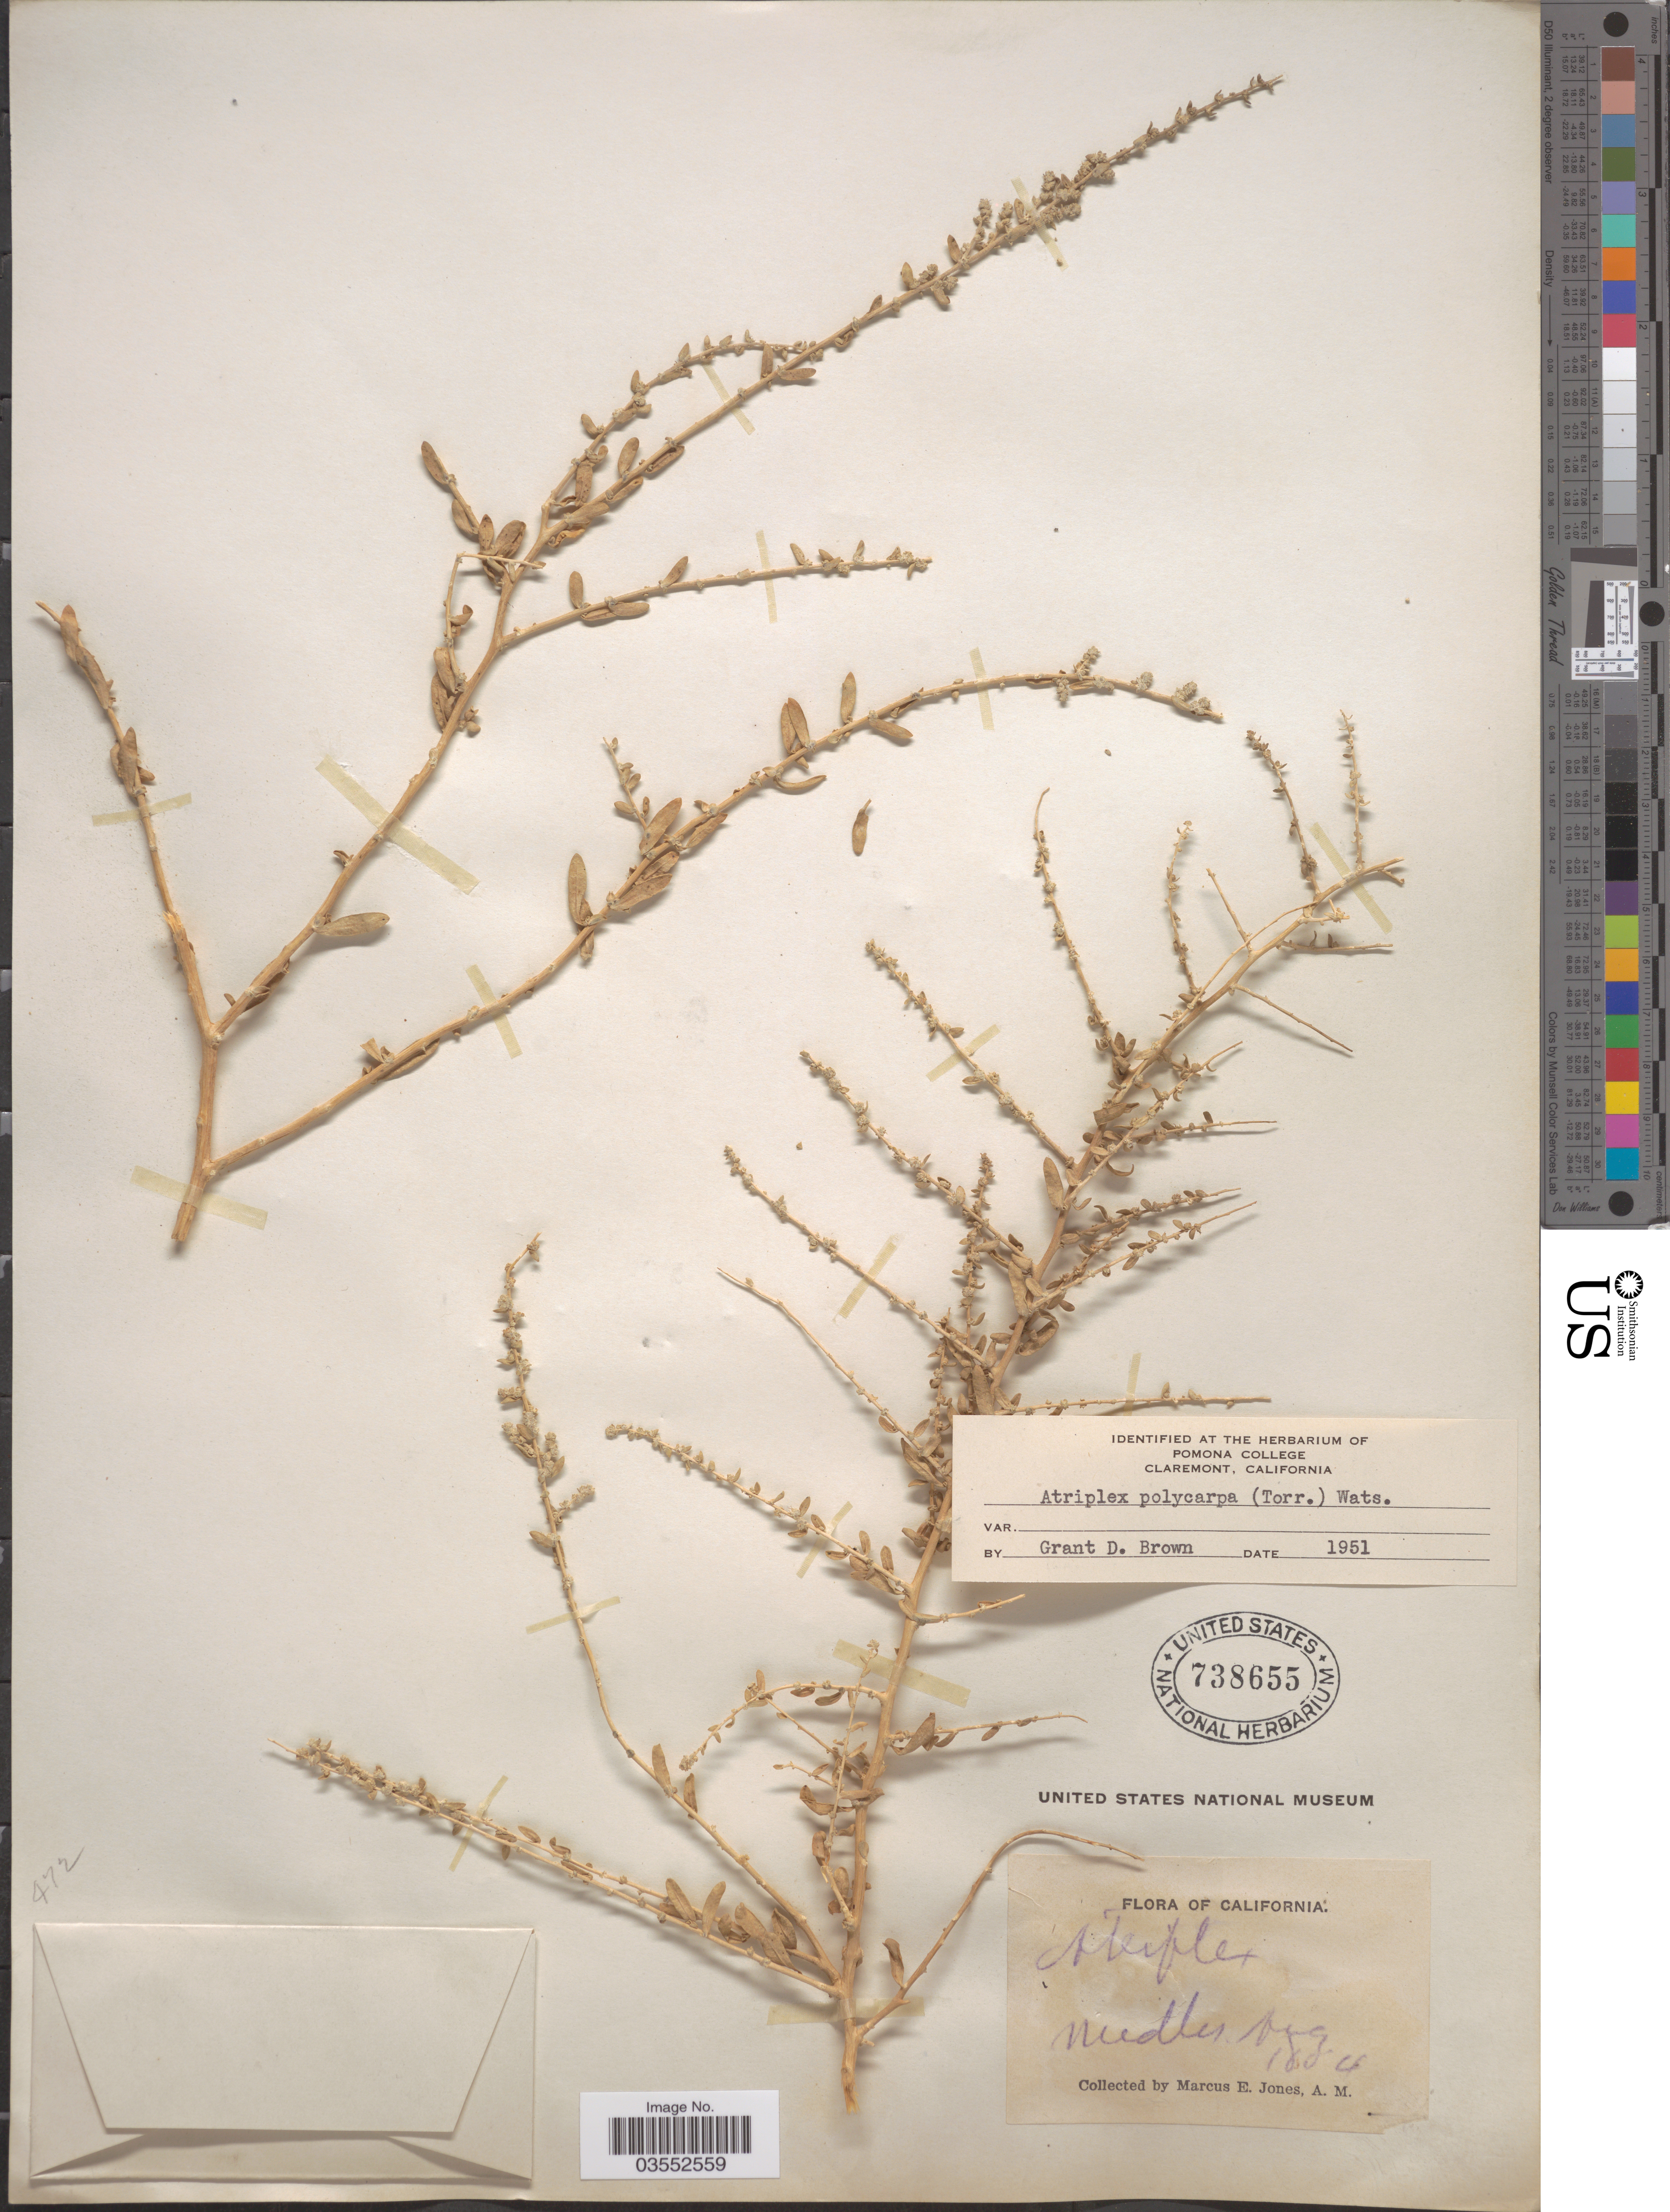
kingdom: Plantae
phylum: Tracheophyta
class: Magnoliopsida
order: Caryophyllales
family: Amaranthaceae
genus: Atriplex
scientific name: Atriplex polycarpa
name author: (Torr.) S. Watson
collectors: M. E. Jones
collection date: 1884-08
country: United States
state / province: California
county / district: San Bernardino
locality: Needles.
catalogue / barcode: US 738655